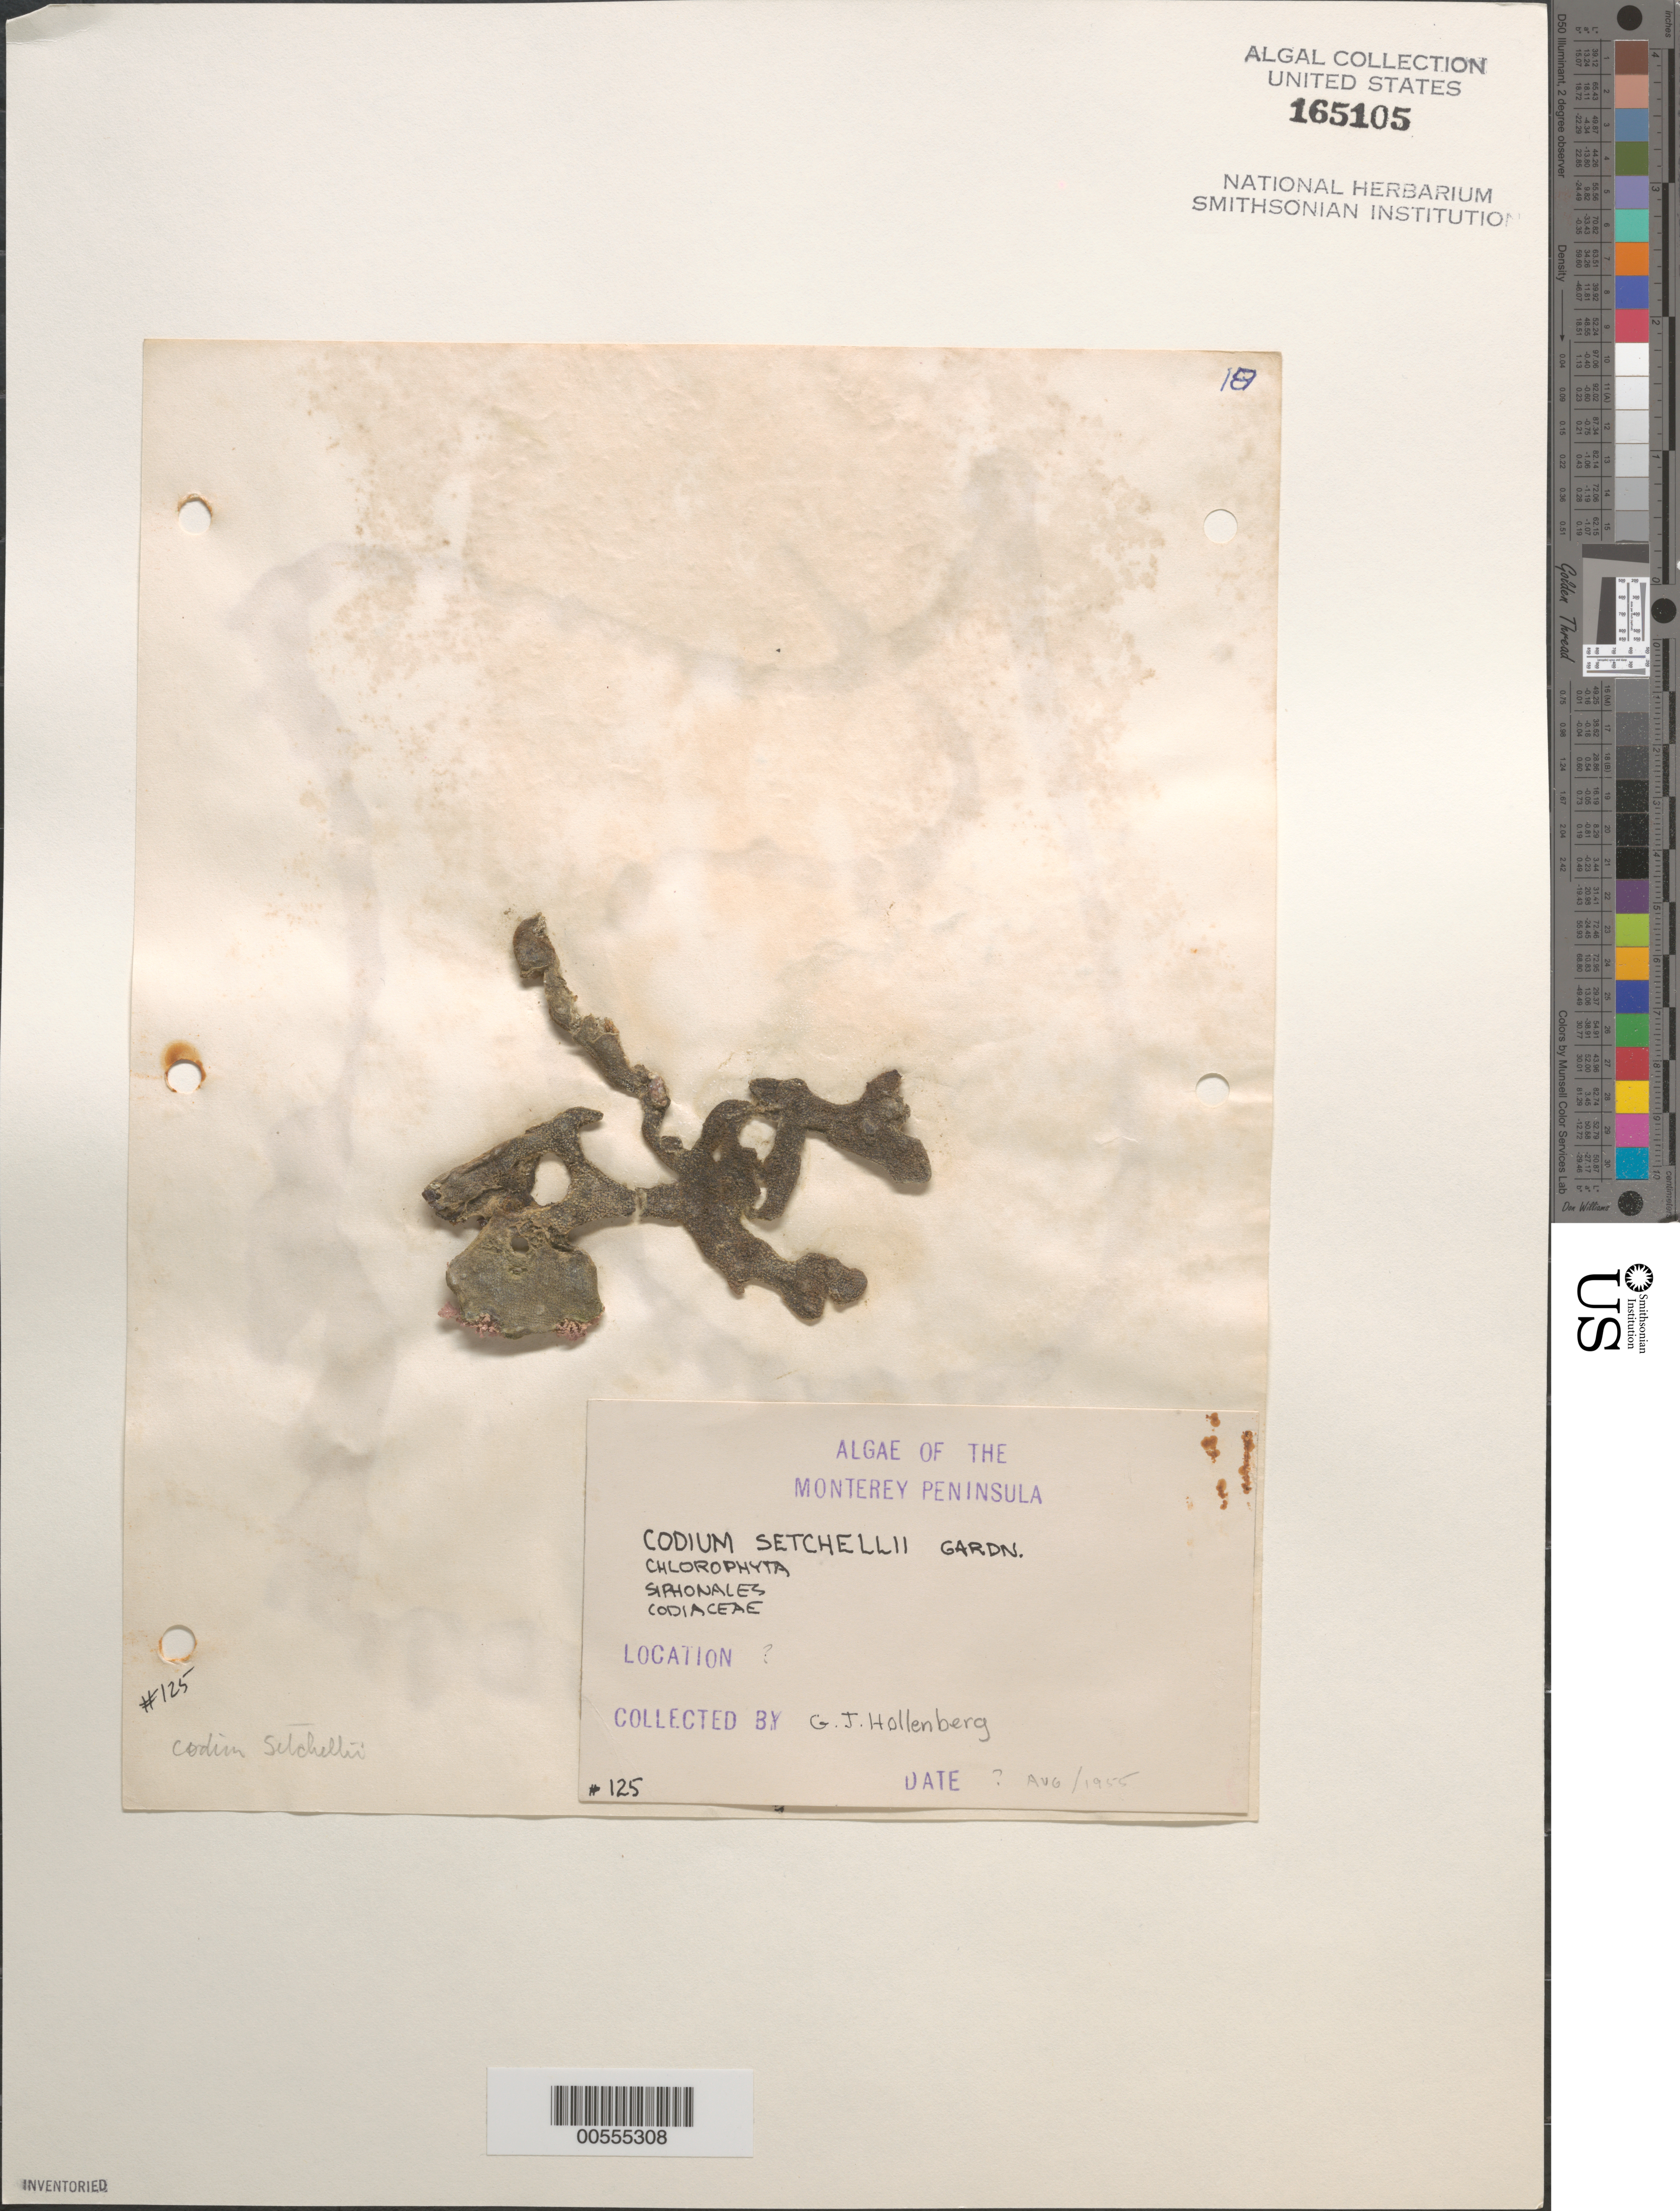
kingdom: Plantae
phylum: Chlorophyta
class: Ulvophyceae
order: Bryopsidales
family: Codiaceae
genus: Codium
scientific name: Codium setchellii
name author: N.L. Gardner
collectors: G. Hollenberg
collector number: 125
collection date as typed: Aug 1955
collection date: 1955-08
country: United States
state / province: California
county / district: Monterey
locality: Monterey Peninsula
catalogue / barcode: US 165105